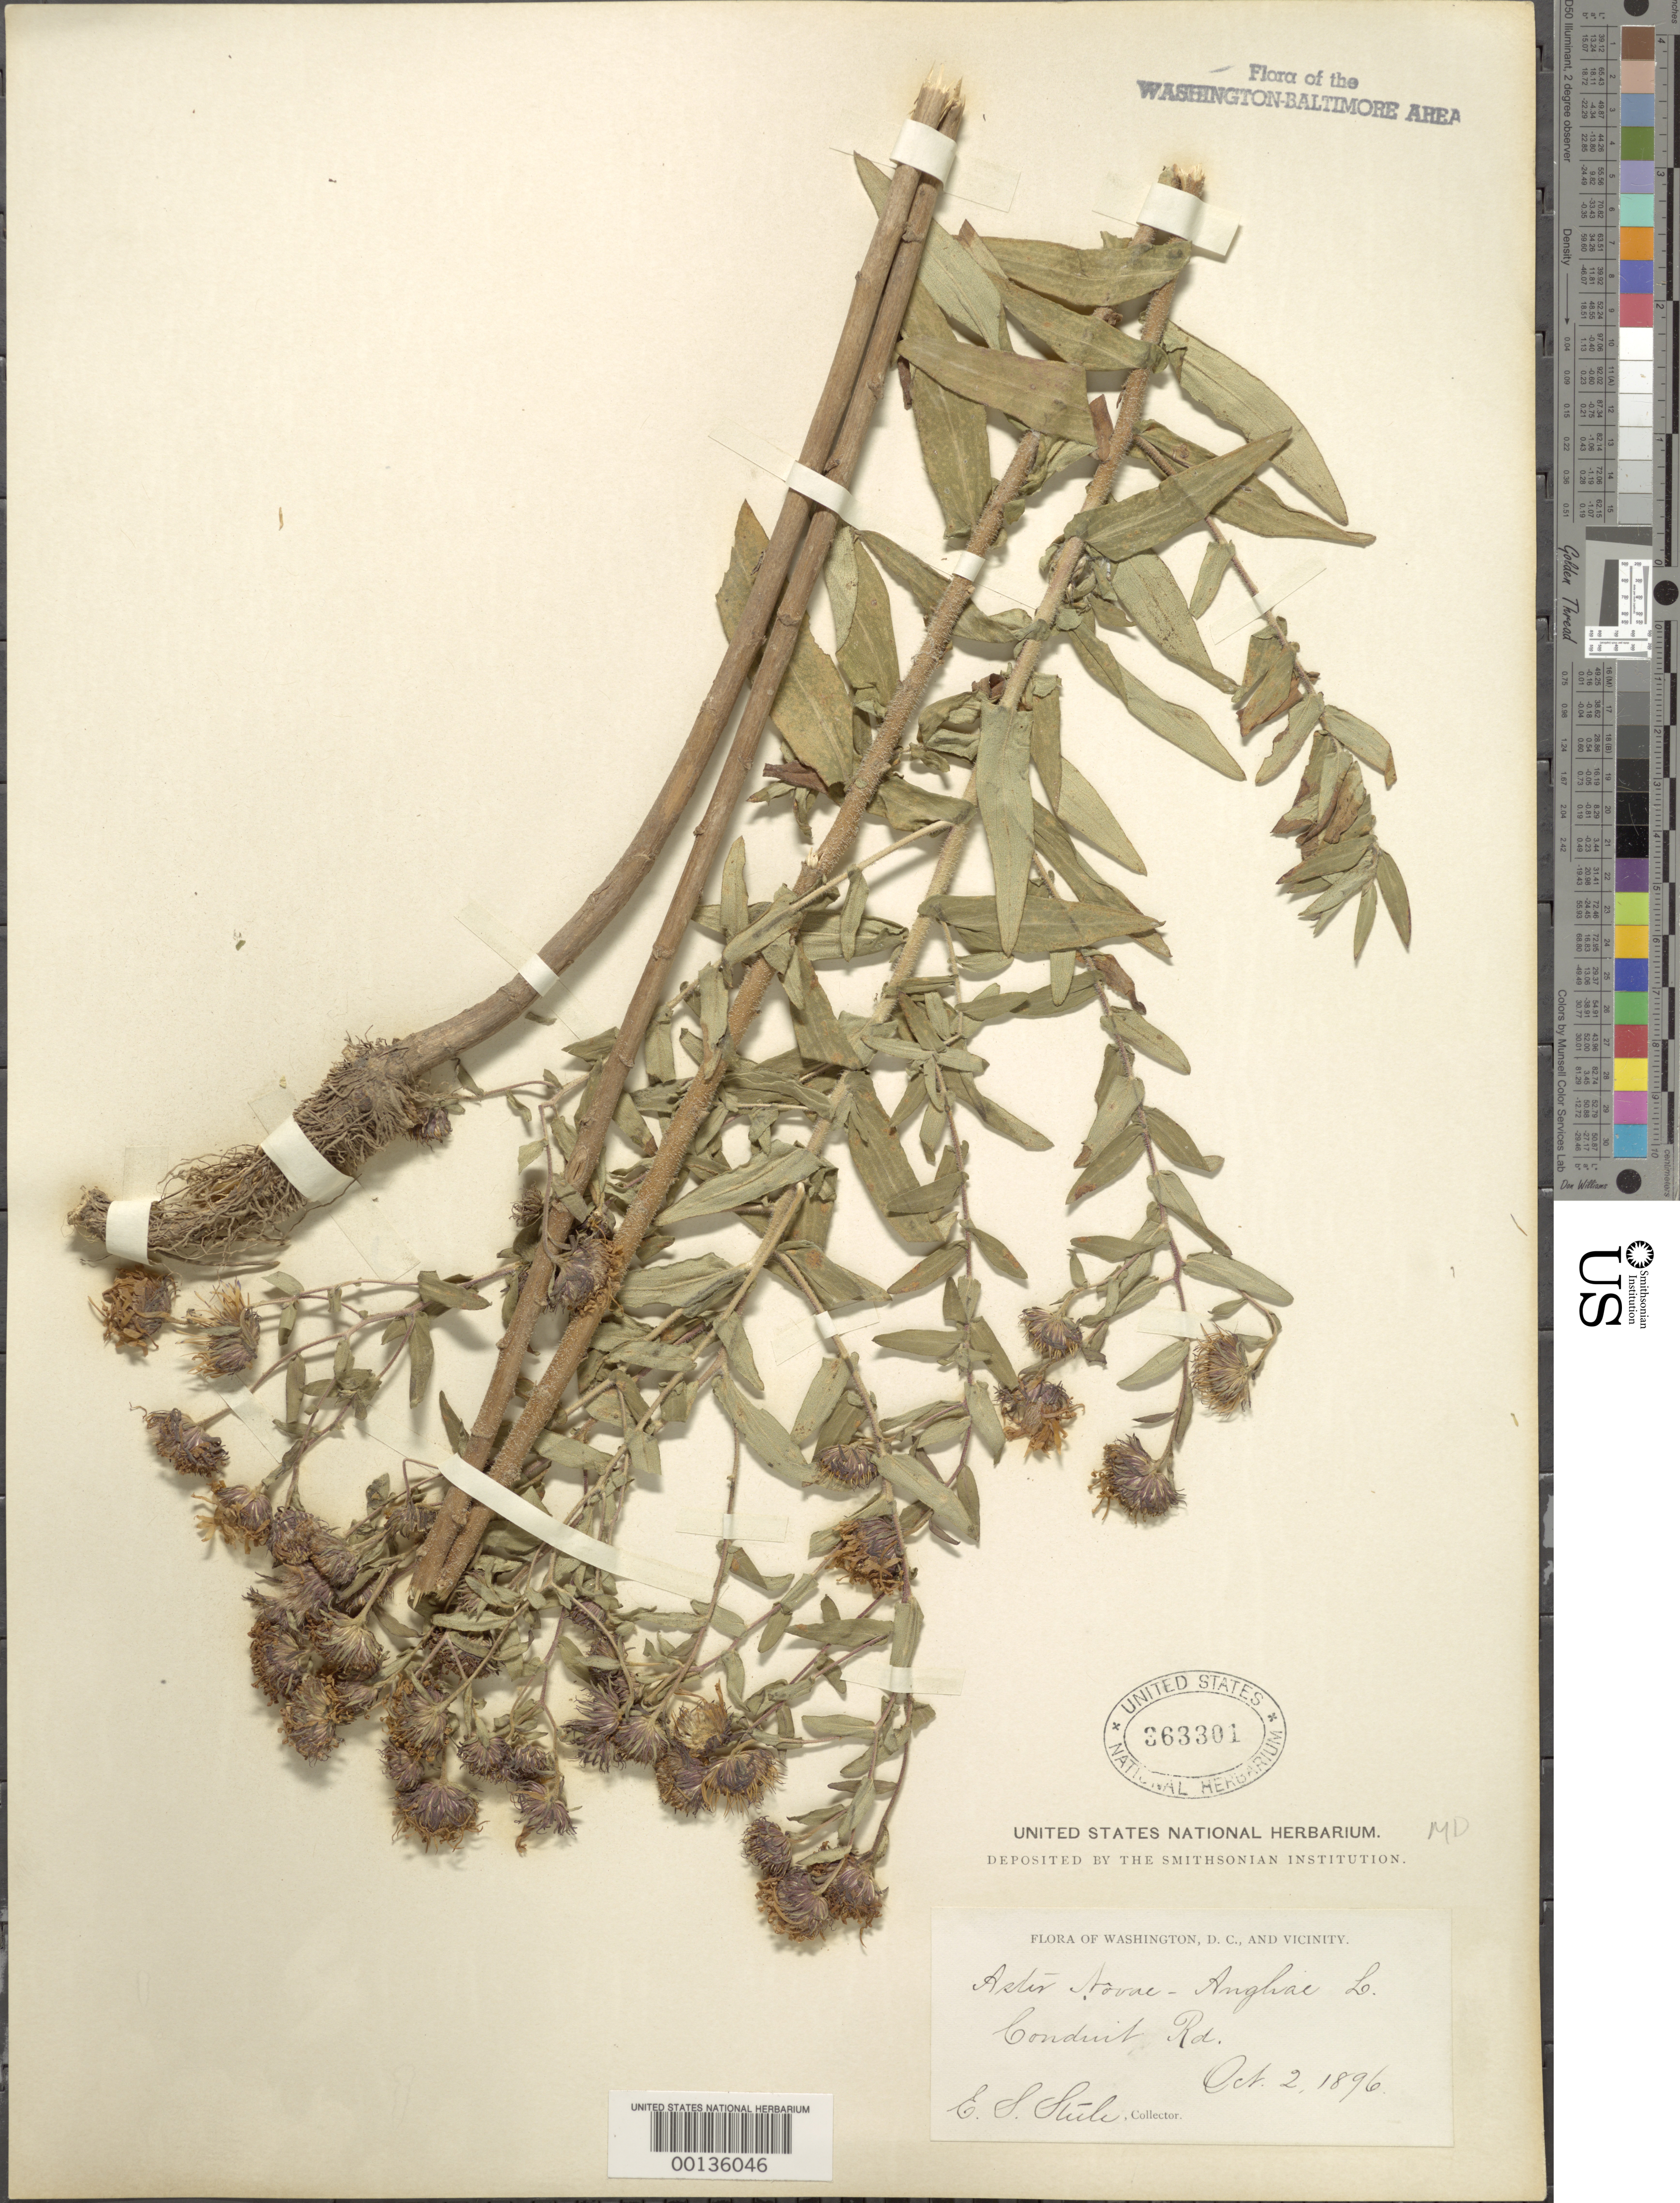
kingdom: Plantae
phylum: Tracheophyta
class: Magnoliopsida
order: Asterales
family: Asteraceae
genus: Symphyotrichum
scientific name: Symphyotrichum novae-angliae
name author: (L.) G.L. Nesom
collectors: E. Steele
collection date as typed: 02 Oct 1896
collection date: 1896-10-02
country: United States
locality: Conduit Road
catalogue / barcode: US 363301